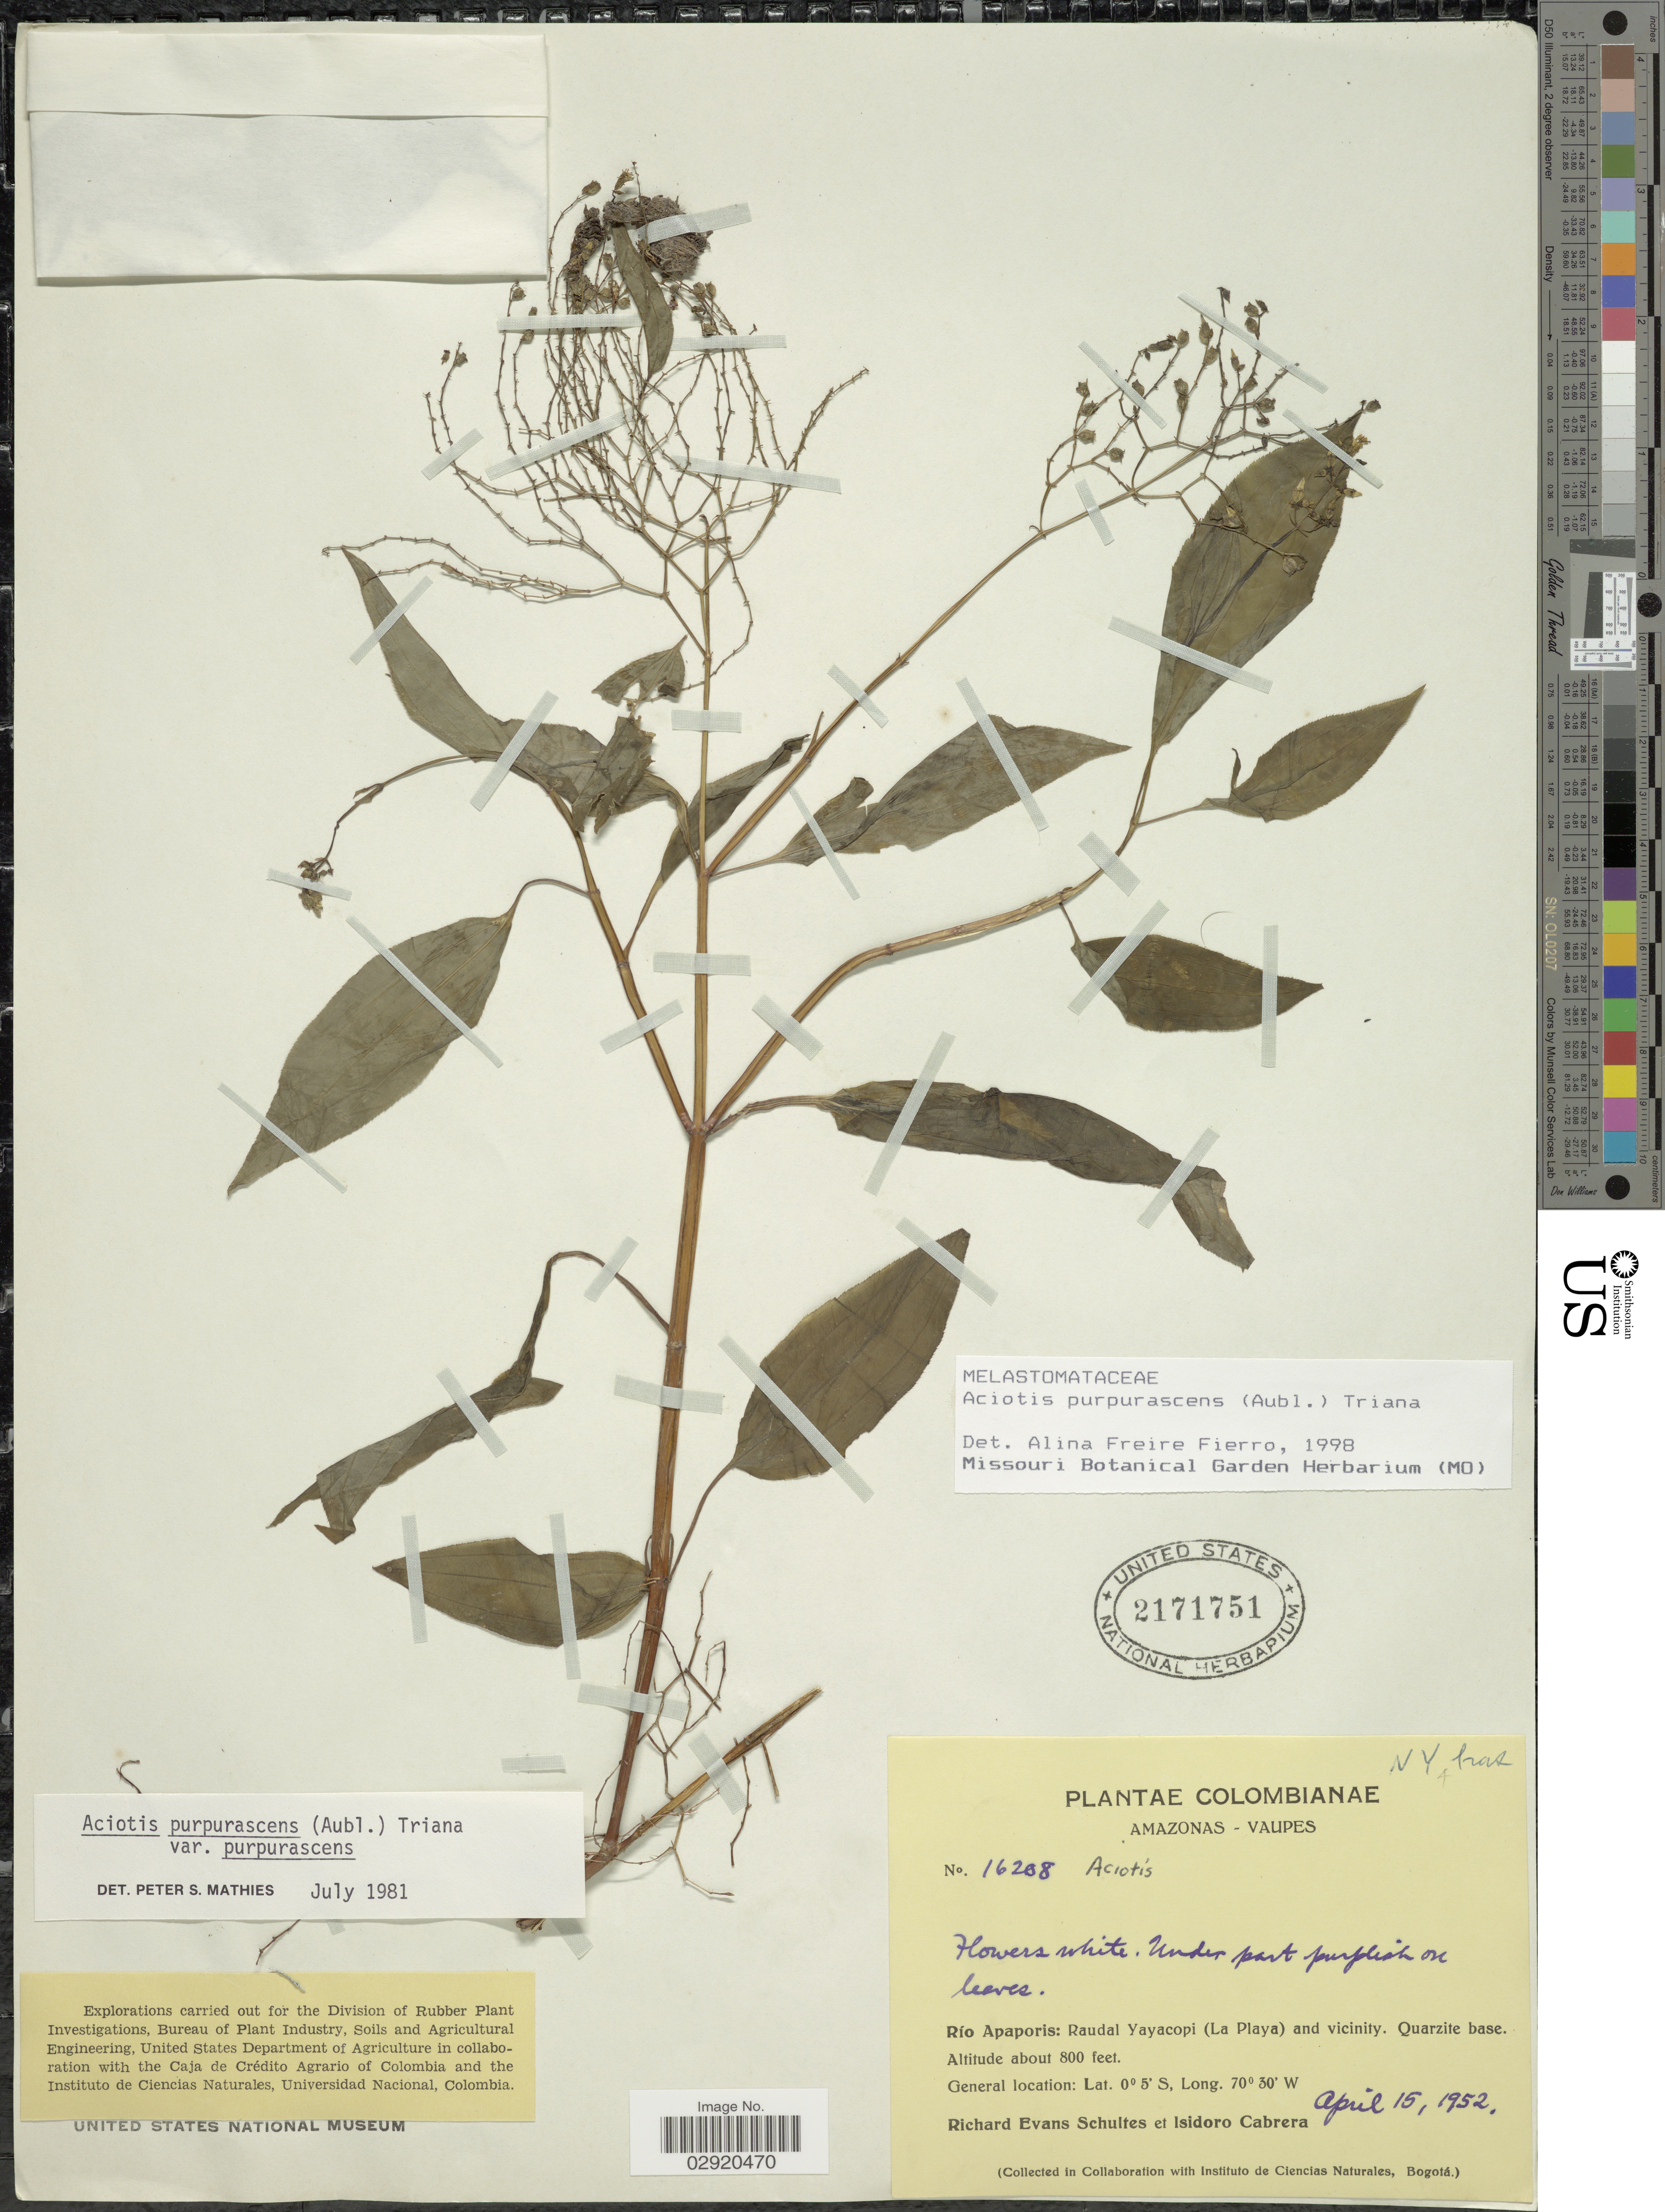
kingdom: Plantae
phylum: Tracheophyta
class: Magnoliopsida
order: Myrtales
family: Melastomataceae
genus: Aciotis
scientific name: Aciotis purpurascens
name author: (Aubl.) Triana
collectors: R. E. Schultes & I. Cabrera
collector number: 16208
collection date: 1952-04-15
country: Colombia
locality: Amazonas-Vaupes. Río Apaporis: Raudal Yayacopi (La Playa) and vicinity.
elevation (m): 800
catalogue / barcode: US 2171751